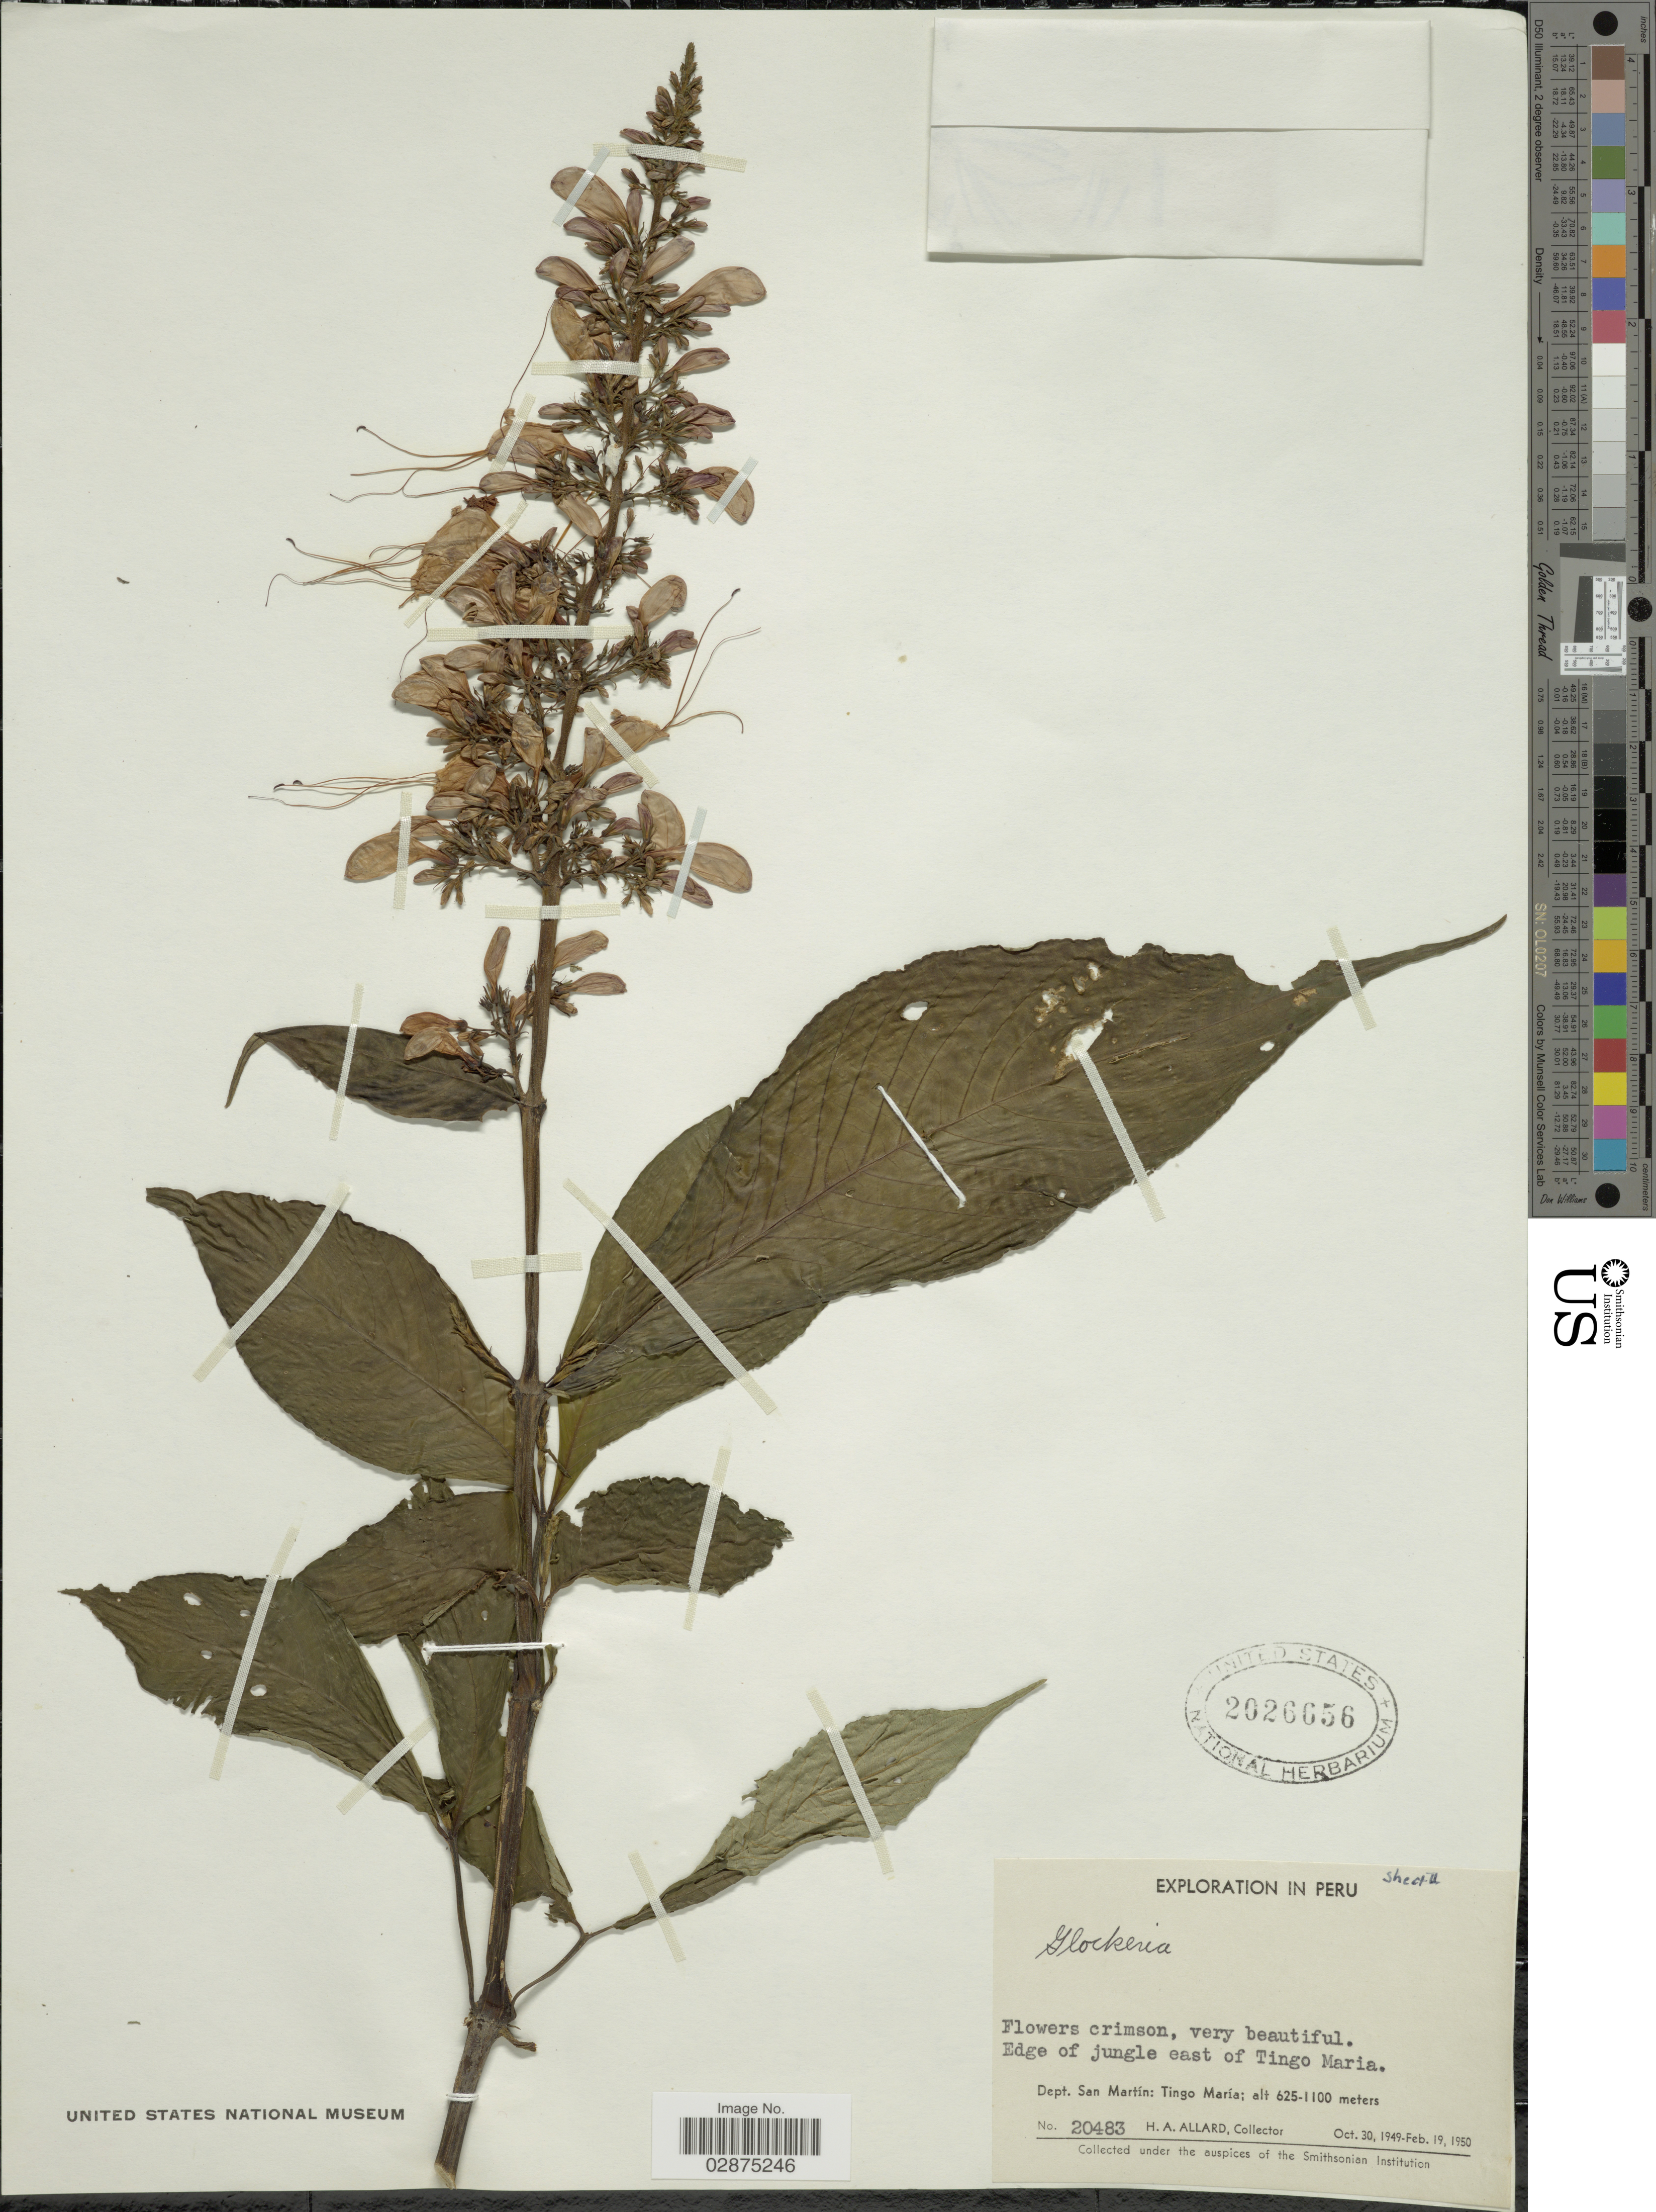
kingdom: Plantae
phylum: Tracheophyta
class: Magnoliopsida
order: Lamiales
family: Acanthaceae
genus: Stenostephanus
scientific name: Stenostephanus longistaminus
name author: (Ruiz & Pav.) V.M. Baum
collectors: H. A. Allard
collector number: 20483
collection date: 1949-10-30/1950-02-19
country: Peru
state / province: San Martín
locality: Edge of jungle east of Tingo Maria. Dept. San Martín: Tingo María.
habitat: edge of jungle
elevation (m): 625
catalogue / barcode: US 2026656